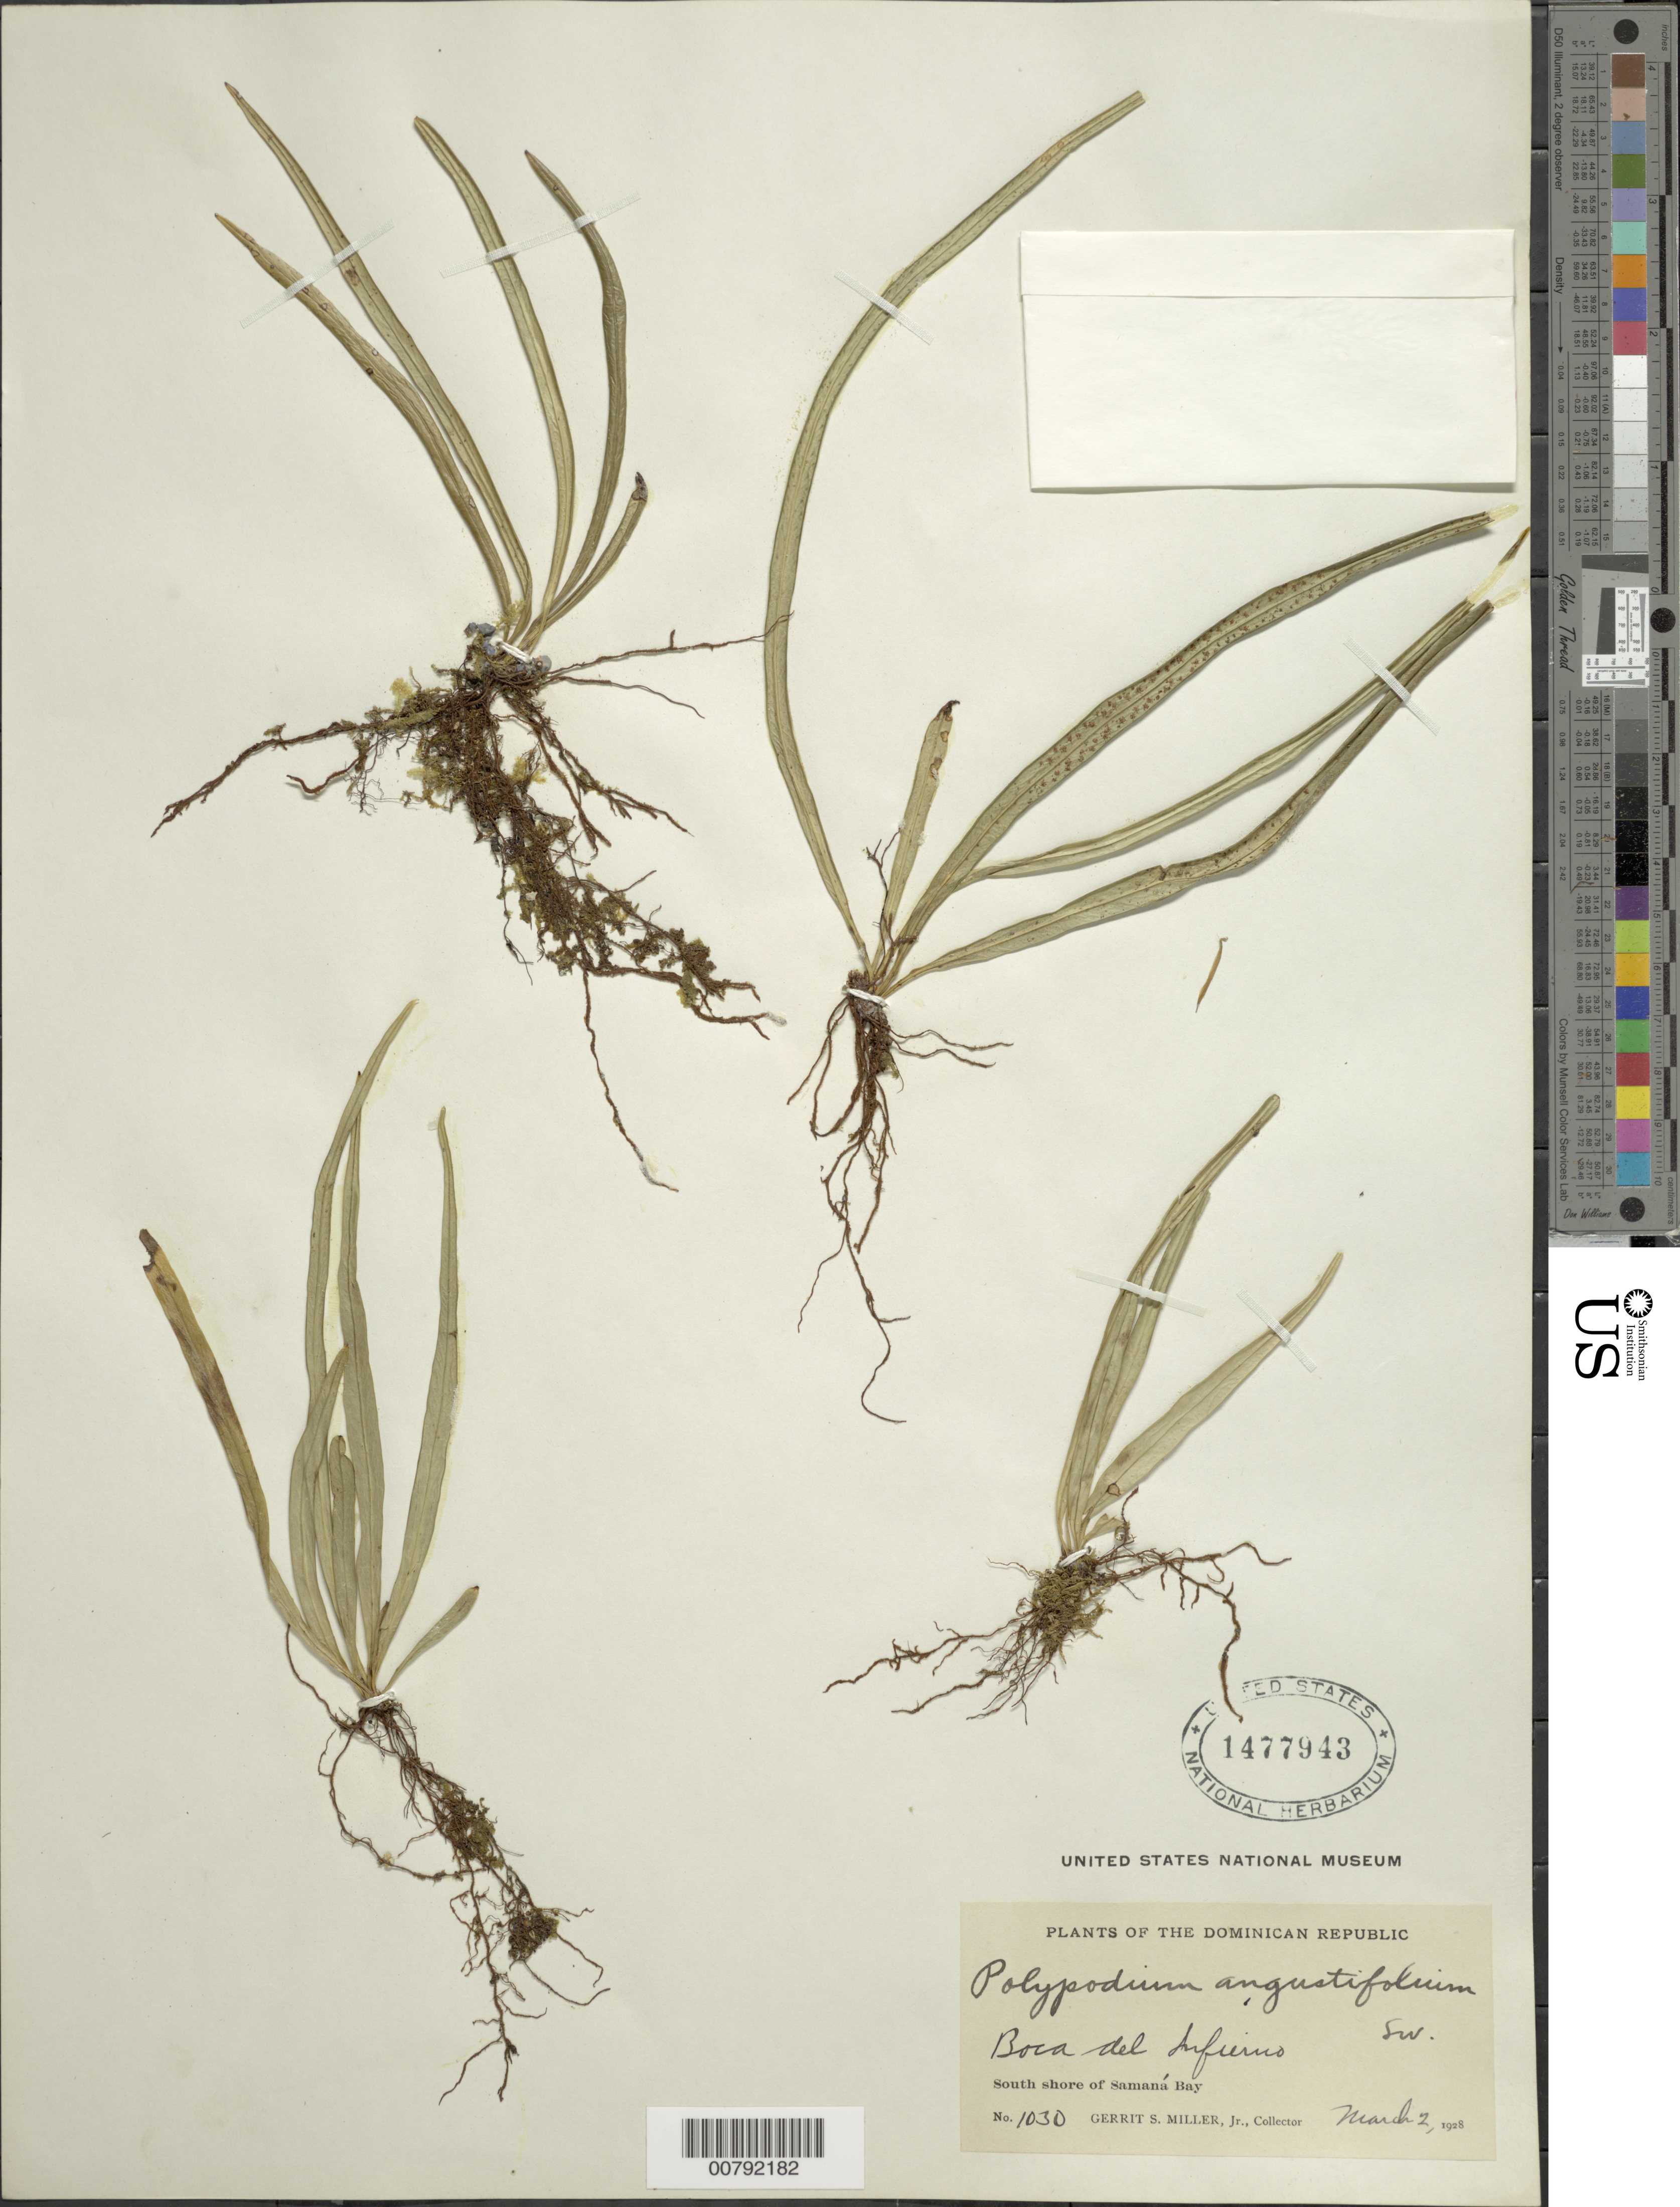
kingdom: Plantae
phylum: Tracheophyta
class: Polypodiopsida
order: Polypodiales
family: Polypodiaceae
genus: Campyloneurum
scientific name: Campyloneurum angustifolium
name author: (Sw.) Fée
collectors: G. S. Miller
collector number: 1030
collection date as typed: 02 Mar 1928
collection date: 1928-03-02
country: Dominican Republic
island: Hispaniola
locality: Samaná Bay, S shore; Boca del Infierno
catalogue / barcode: US 1477943